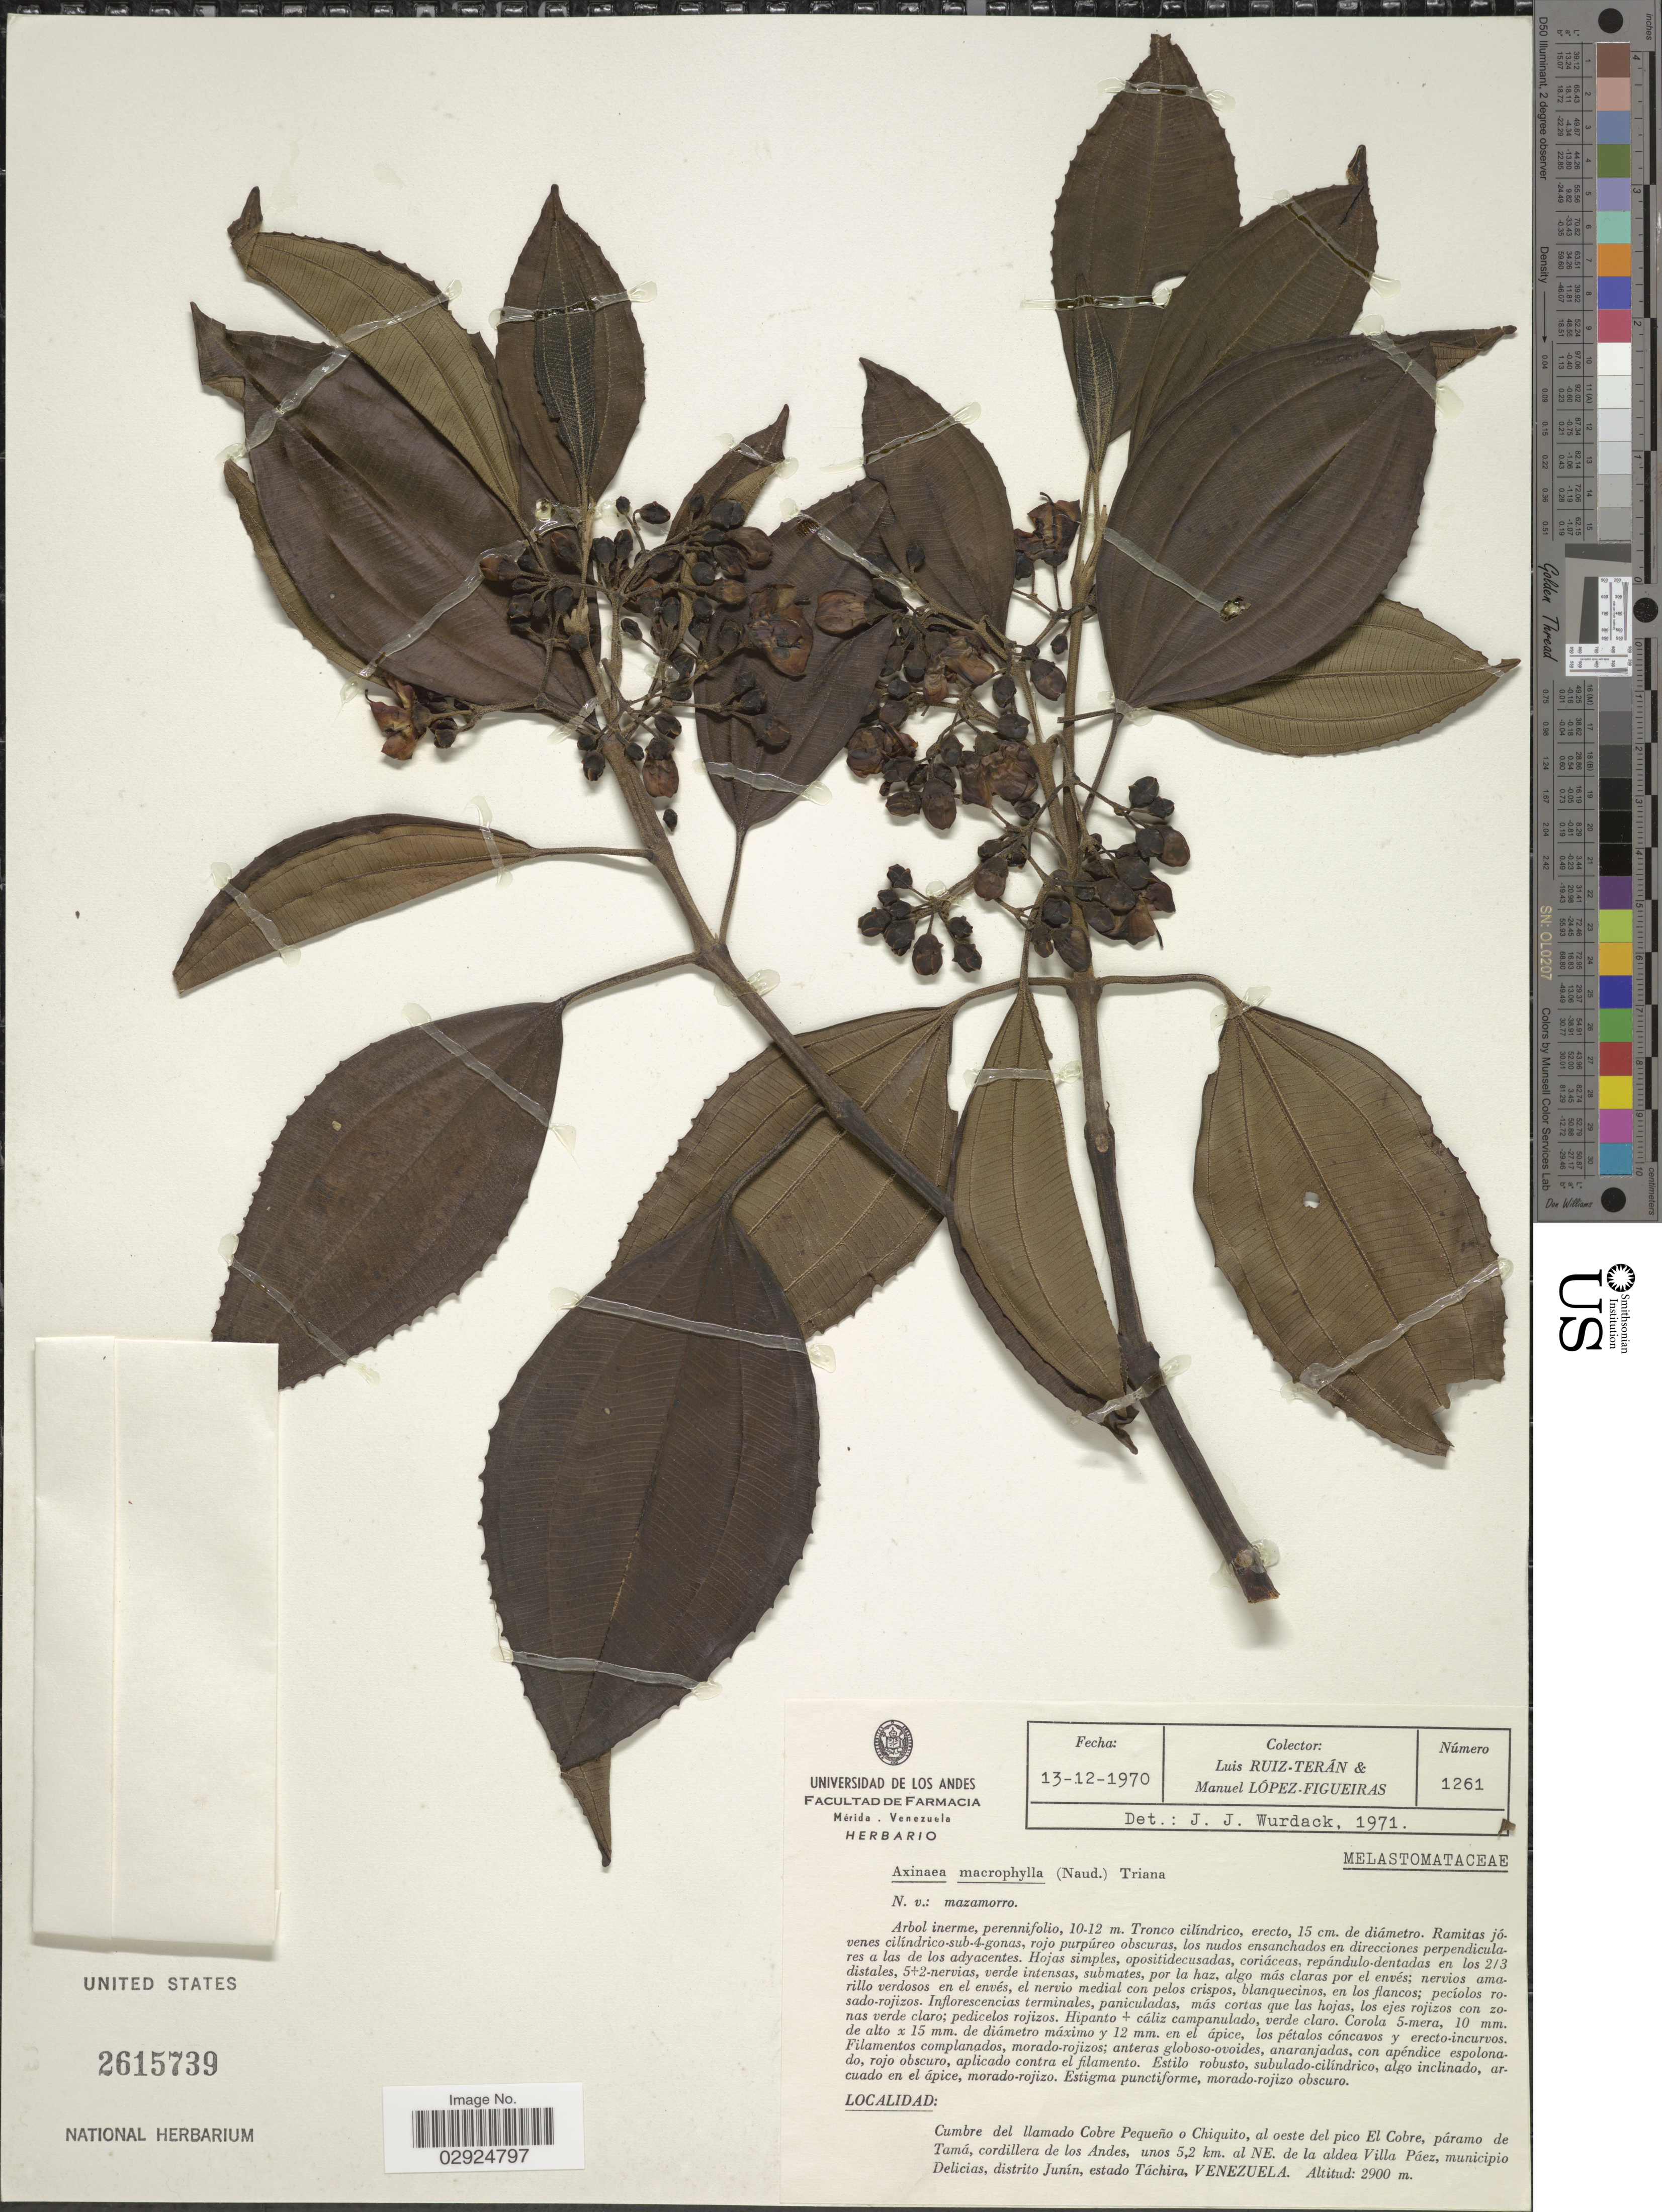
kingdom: Plantae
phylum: Tracheophyta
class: Magnoliopsida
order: Myrtales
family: Melastomataceae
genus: Axinaea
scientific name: Axinaea macrophylla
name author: (Naudin) Triana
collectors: L. Teran & M. López Figueiras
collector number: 1261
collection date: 1970-12-13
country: Venezuela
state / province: Tachira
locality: Cumbre del llamado Cobre Pequeño o Chiquito, al oeste del pico El Cobre, páramo de Tamá, cordillera de los Andes, unos 5,2 km. al NE. de la aldea Villa Páez, municipio Delicias, distrito Junín, estado Táchira.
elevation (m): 2900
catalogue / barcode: US 2615739